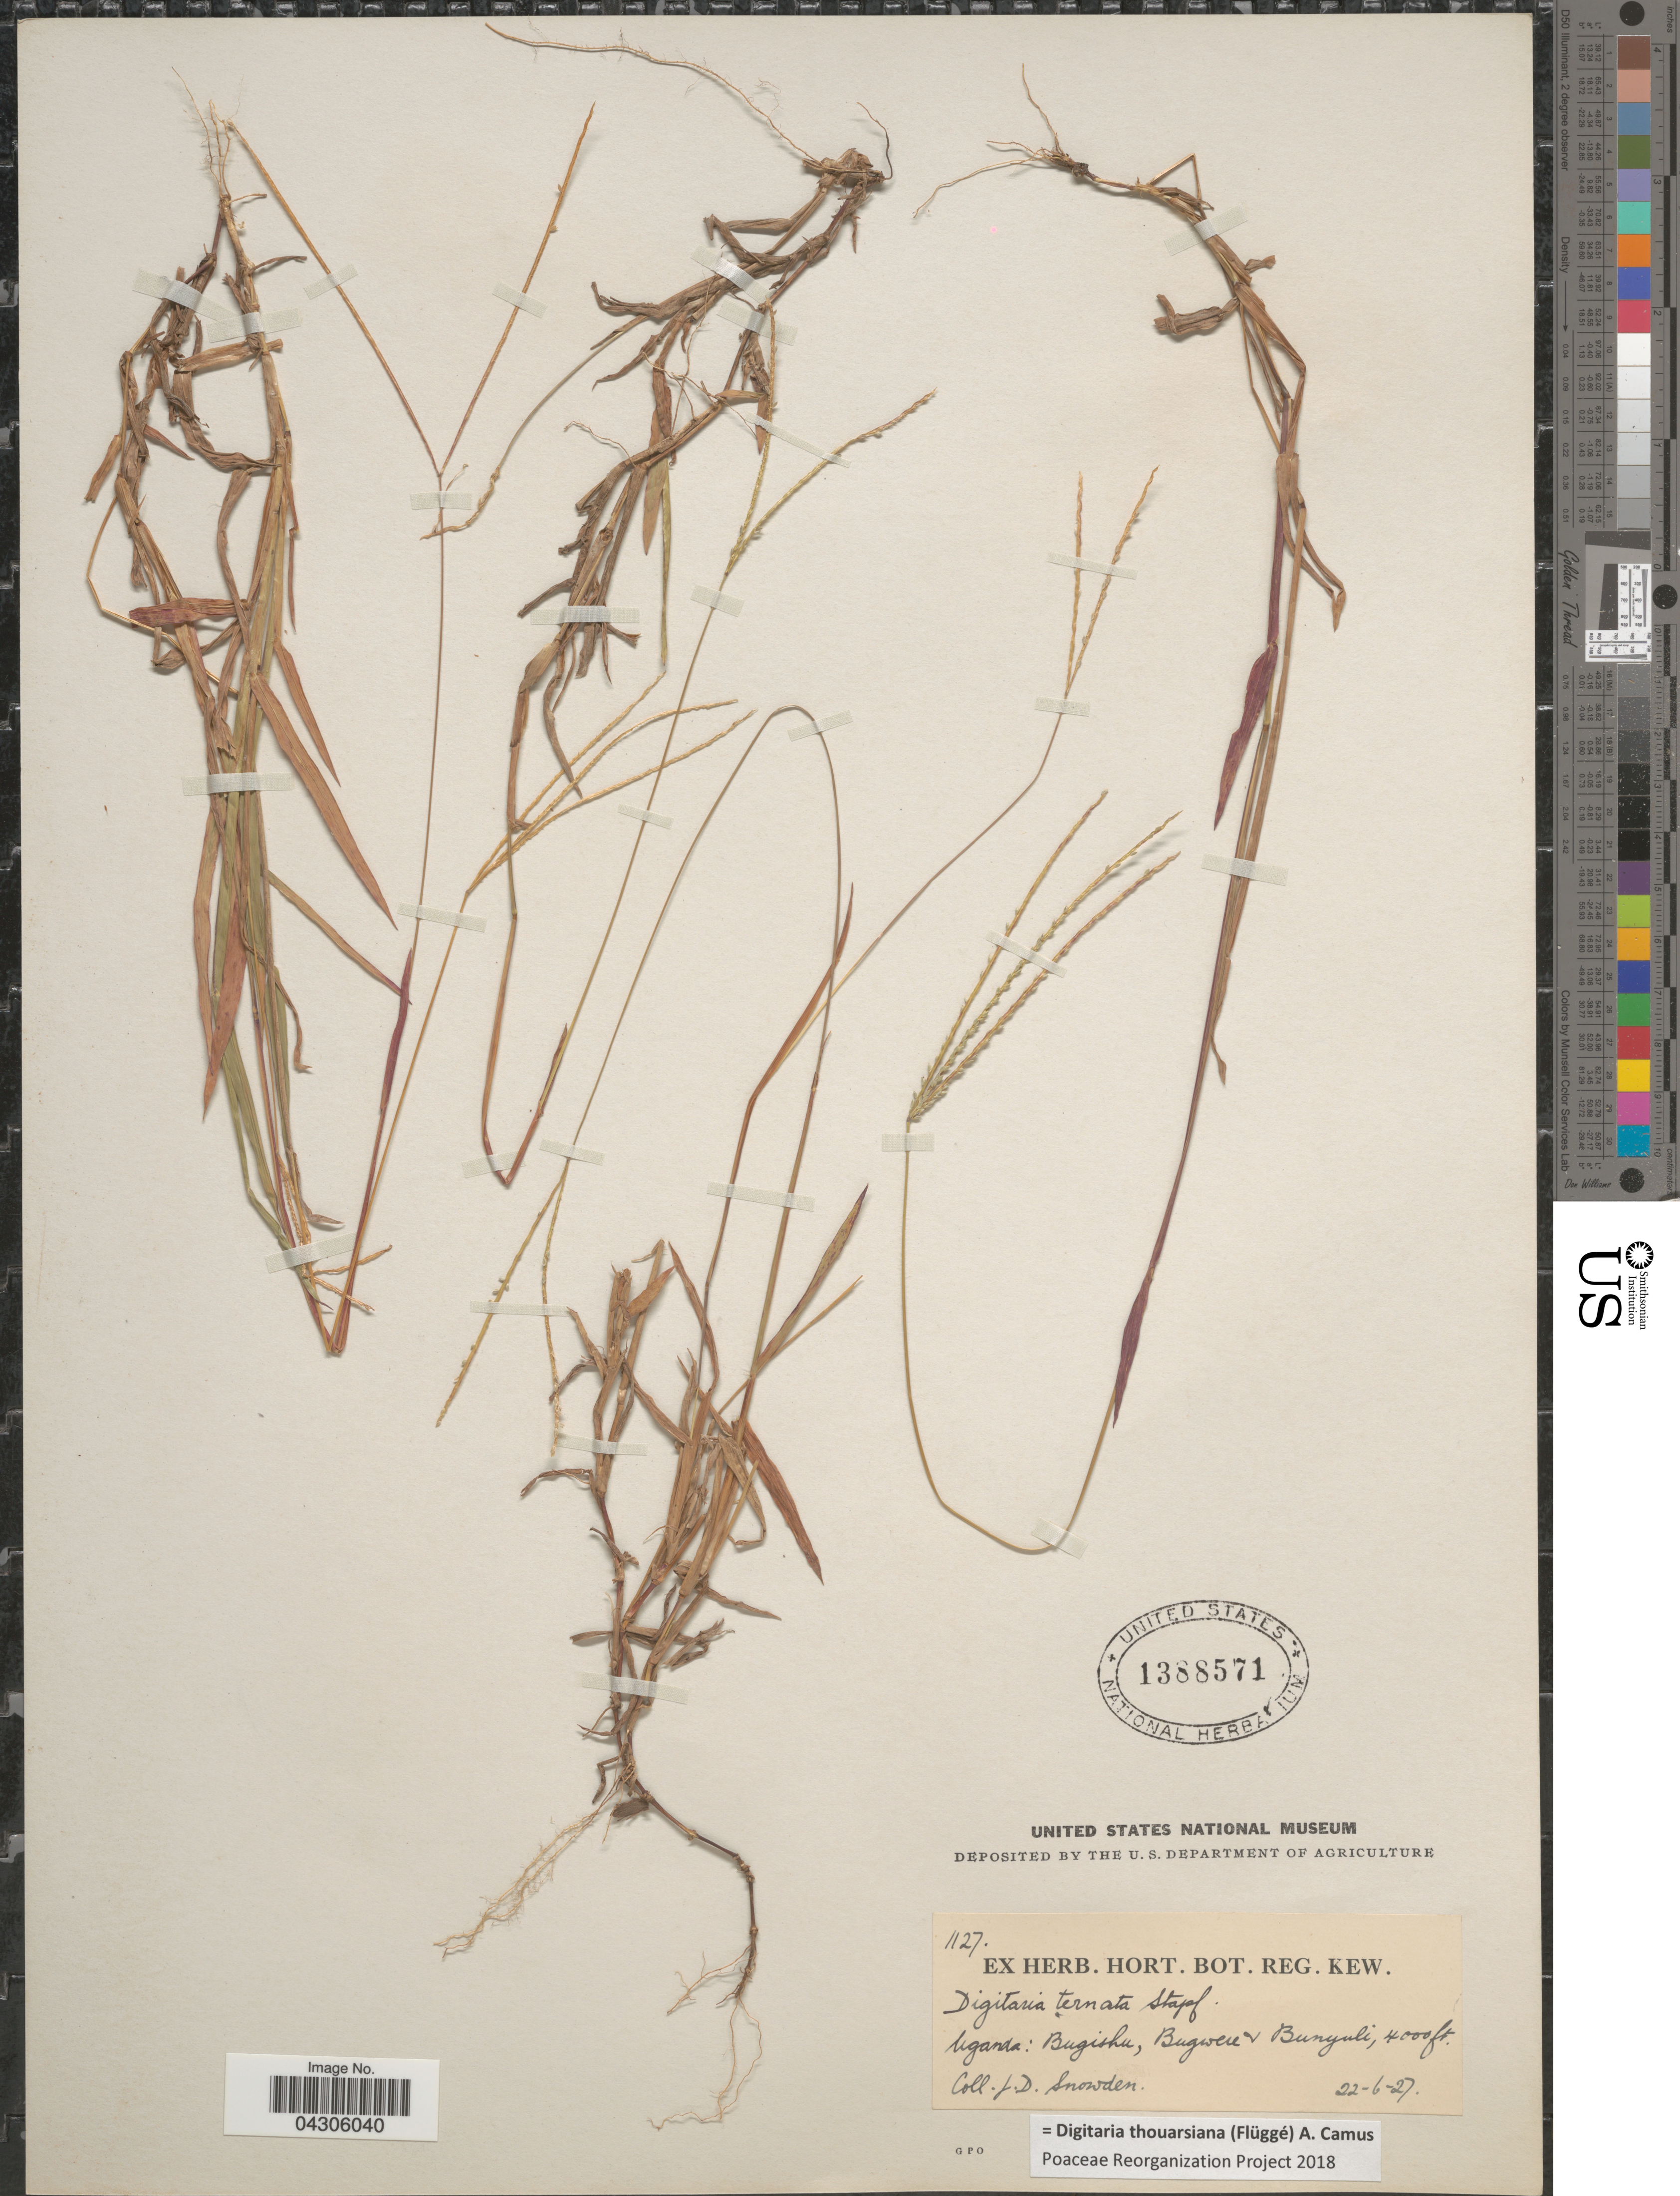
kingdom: Plantae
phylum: Tracheophyta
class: Liliopsida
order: Poales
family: Poaceae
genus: Digitaria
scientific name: Digitaria thouarsiana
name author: (Flüggé) A. Camus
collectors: J. Snowden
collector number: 1127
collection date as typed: Transcribed d/m/y: 22/6/27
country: Uganda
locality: Bugishu, Bugwere [illegible text] Bunyuli.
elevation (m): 1219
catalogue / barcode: US 1388571